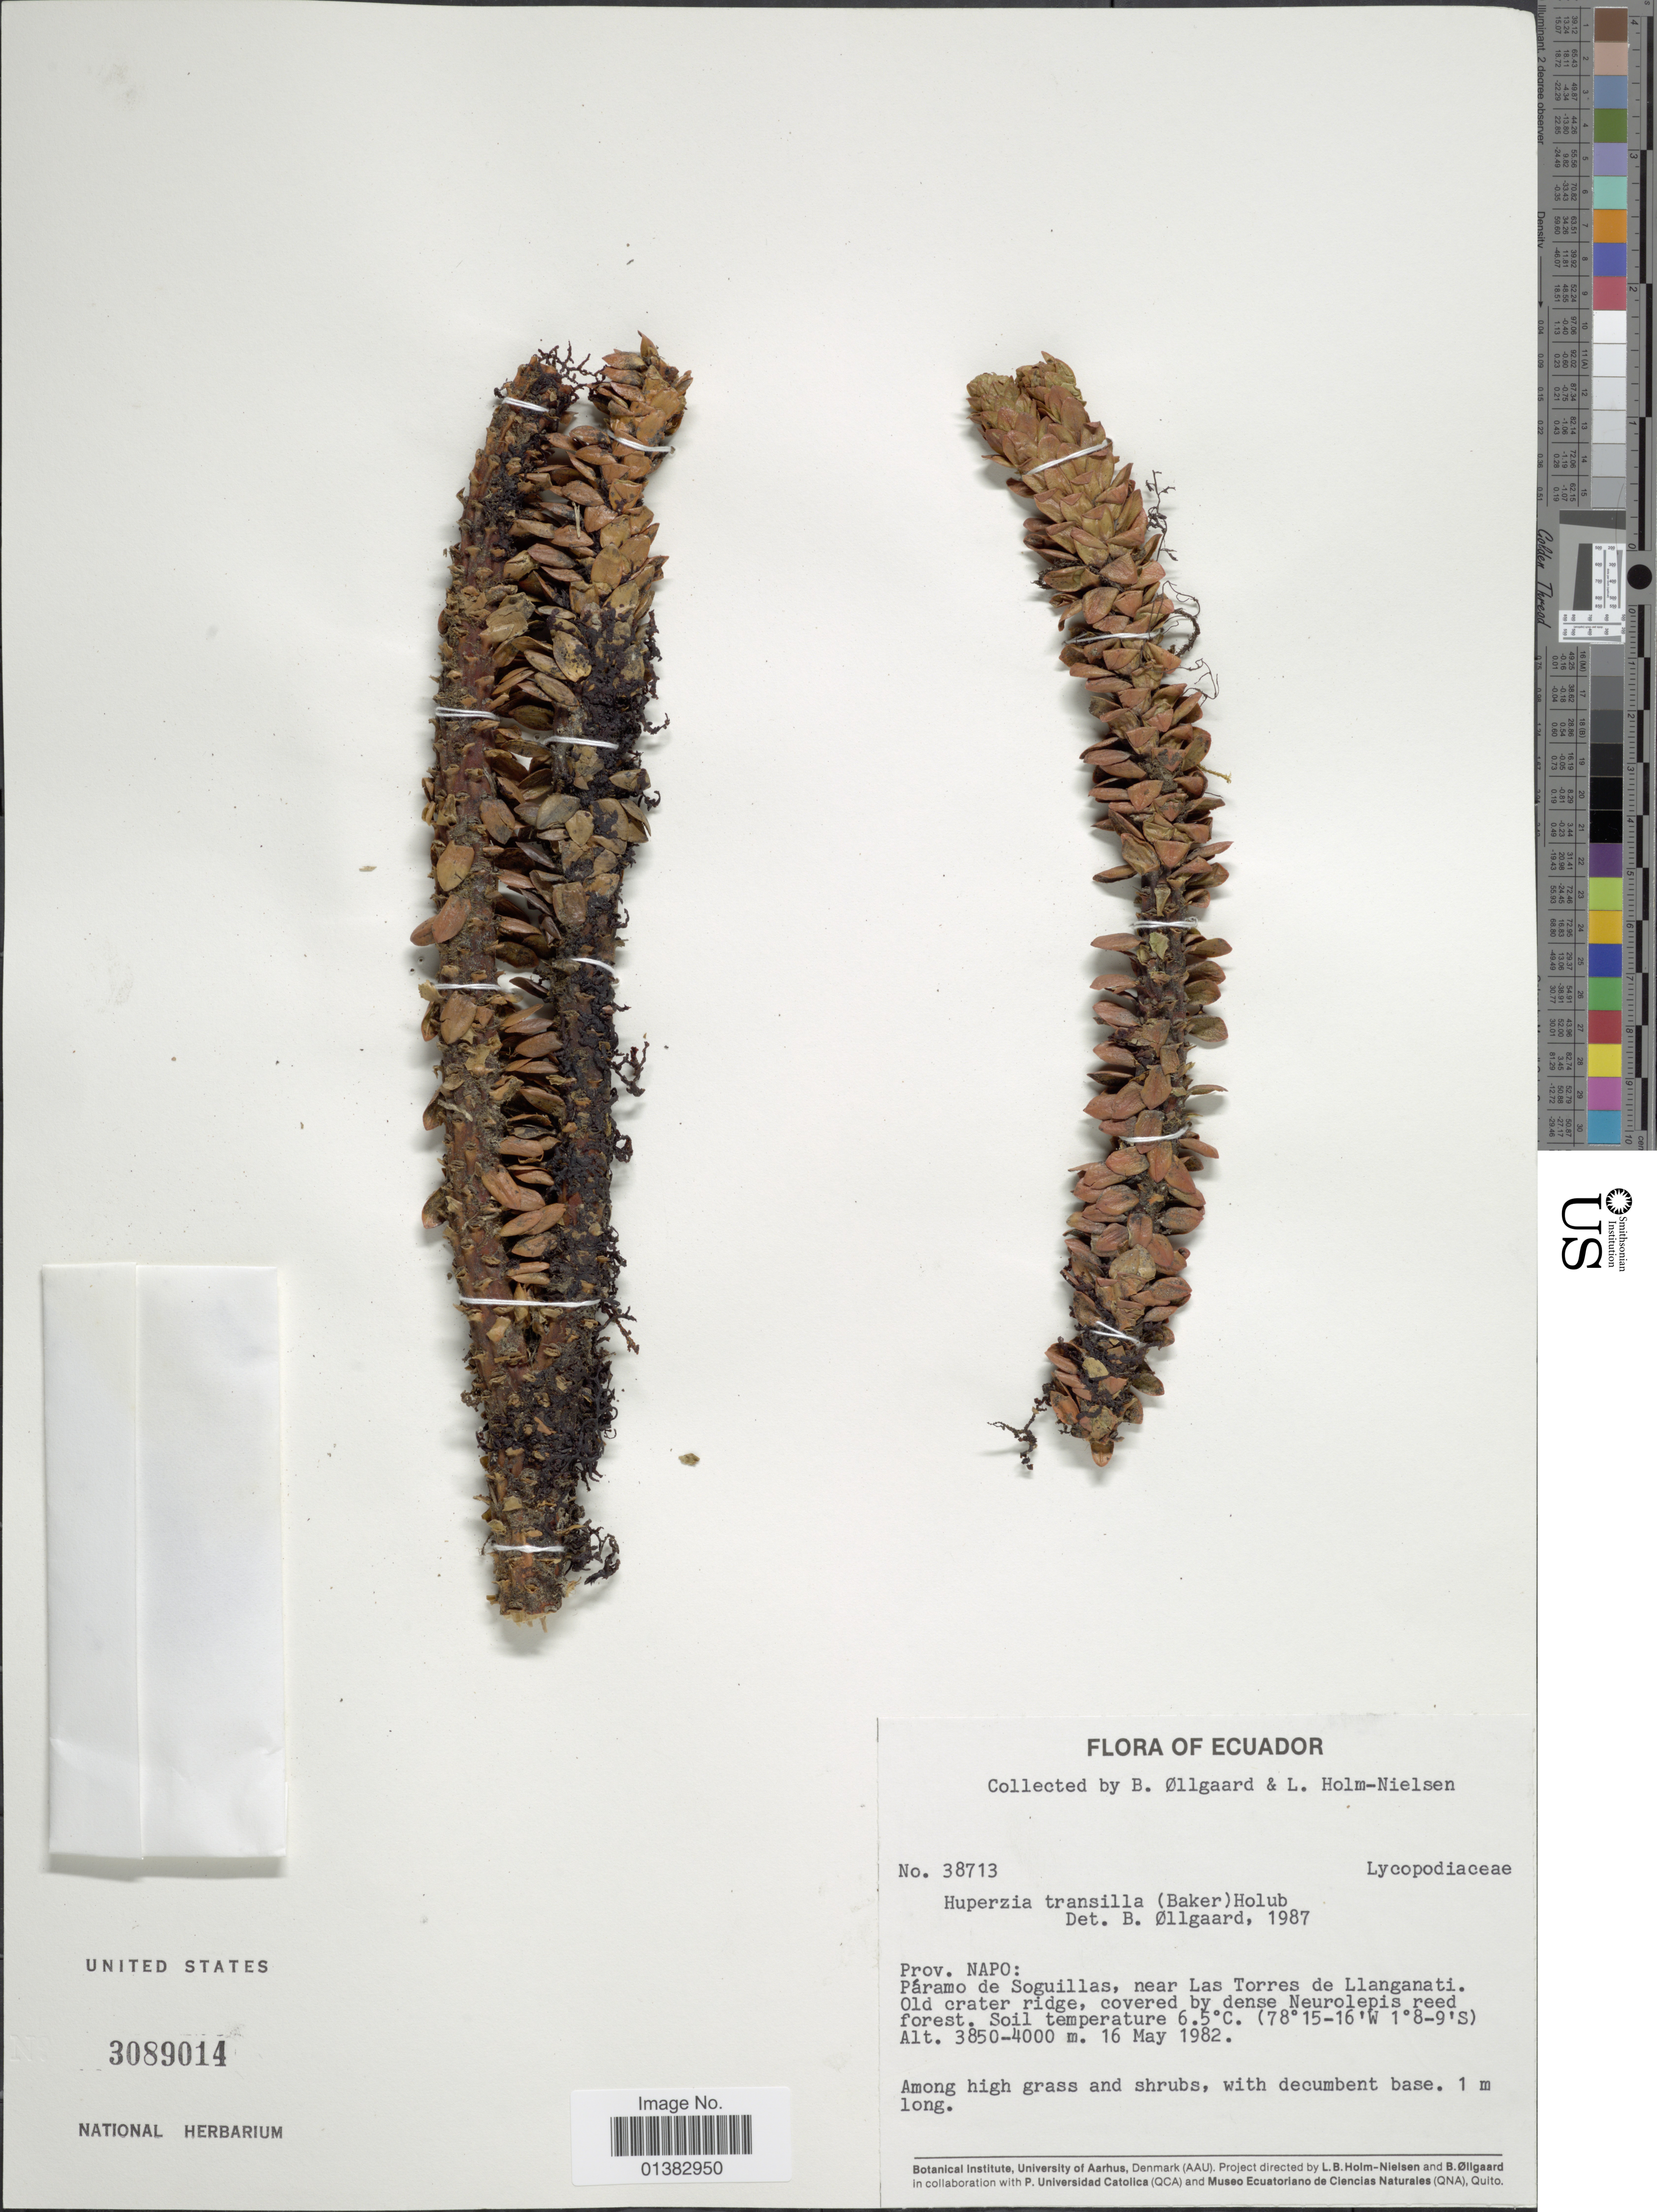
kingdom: Plantae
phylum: Tracheophyta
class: Lycopodiopsida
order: Lycopodiales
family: Lycopodiaceae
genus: Phlegmariurus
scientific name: Phlegmariurus transilla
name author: (Sodiro ex Baker) B. Øllg.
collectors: B. Øllgaard & L. B. Holm-Nielsen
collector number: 38713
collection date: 1982-05-16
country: Ecuador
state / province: Napo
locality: Páramo de Soguillas, near Las Torres de Llanganati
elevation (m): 3850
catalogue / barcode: US 3089014